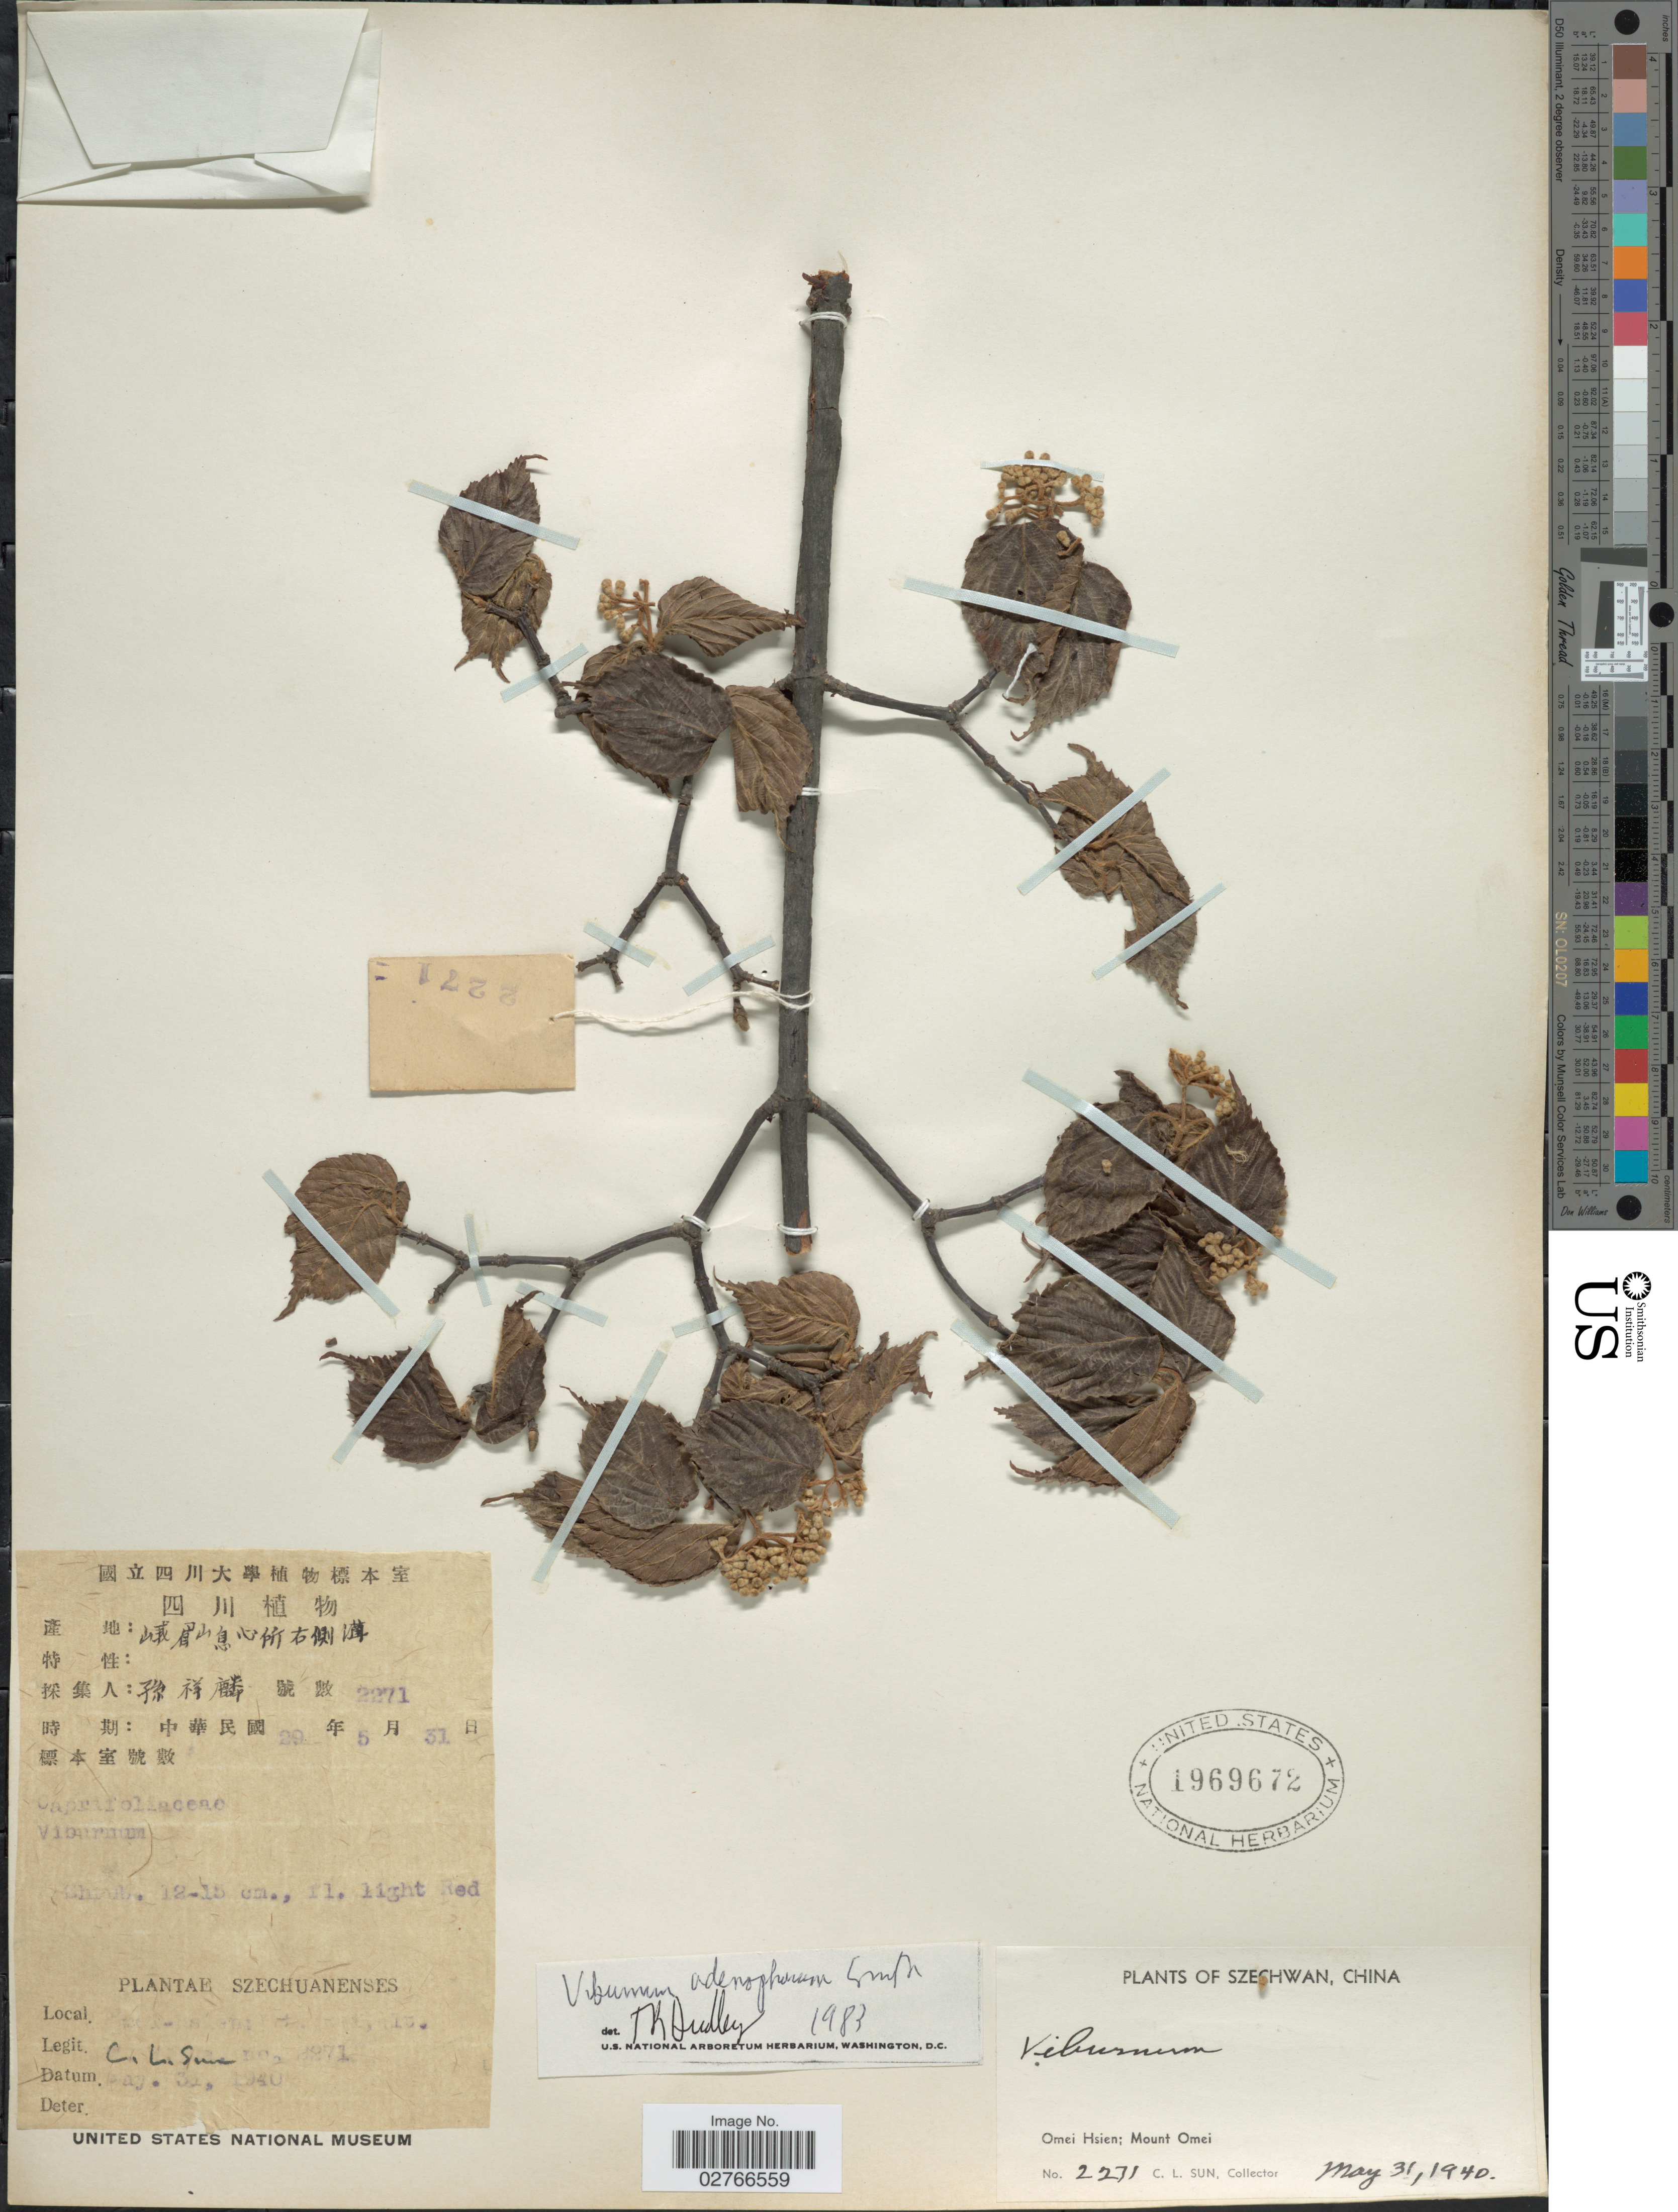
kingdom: Plantae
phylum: Tracheophyta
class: Magnoliopsida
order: Dipsacales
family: Viburnaceae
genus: Viburnum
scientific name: Viburnum wilsonii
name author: Rehder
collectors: C. Sun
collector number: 2271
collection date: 1940-05-31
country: China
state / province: Sichuan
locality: Szechwan. Szechuanenses. Omei Hsien; Mount Omei.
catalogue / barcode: US 1969672